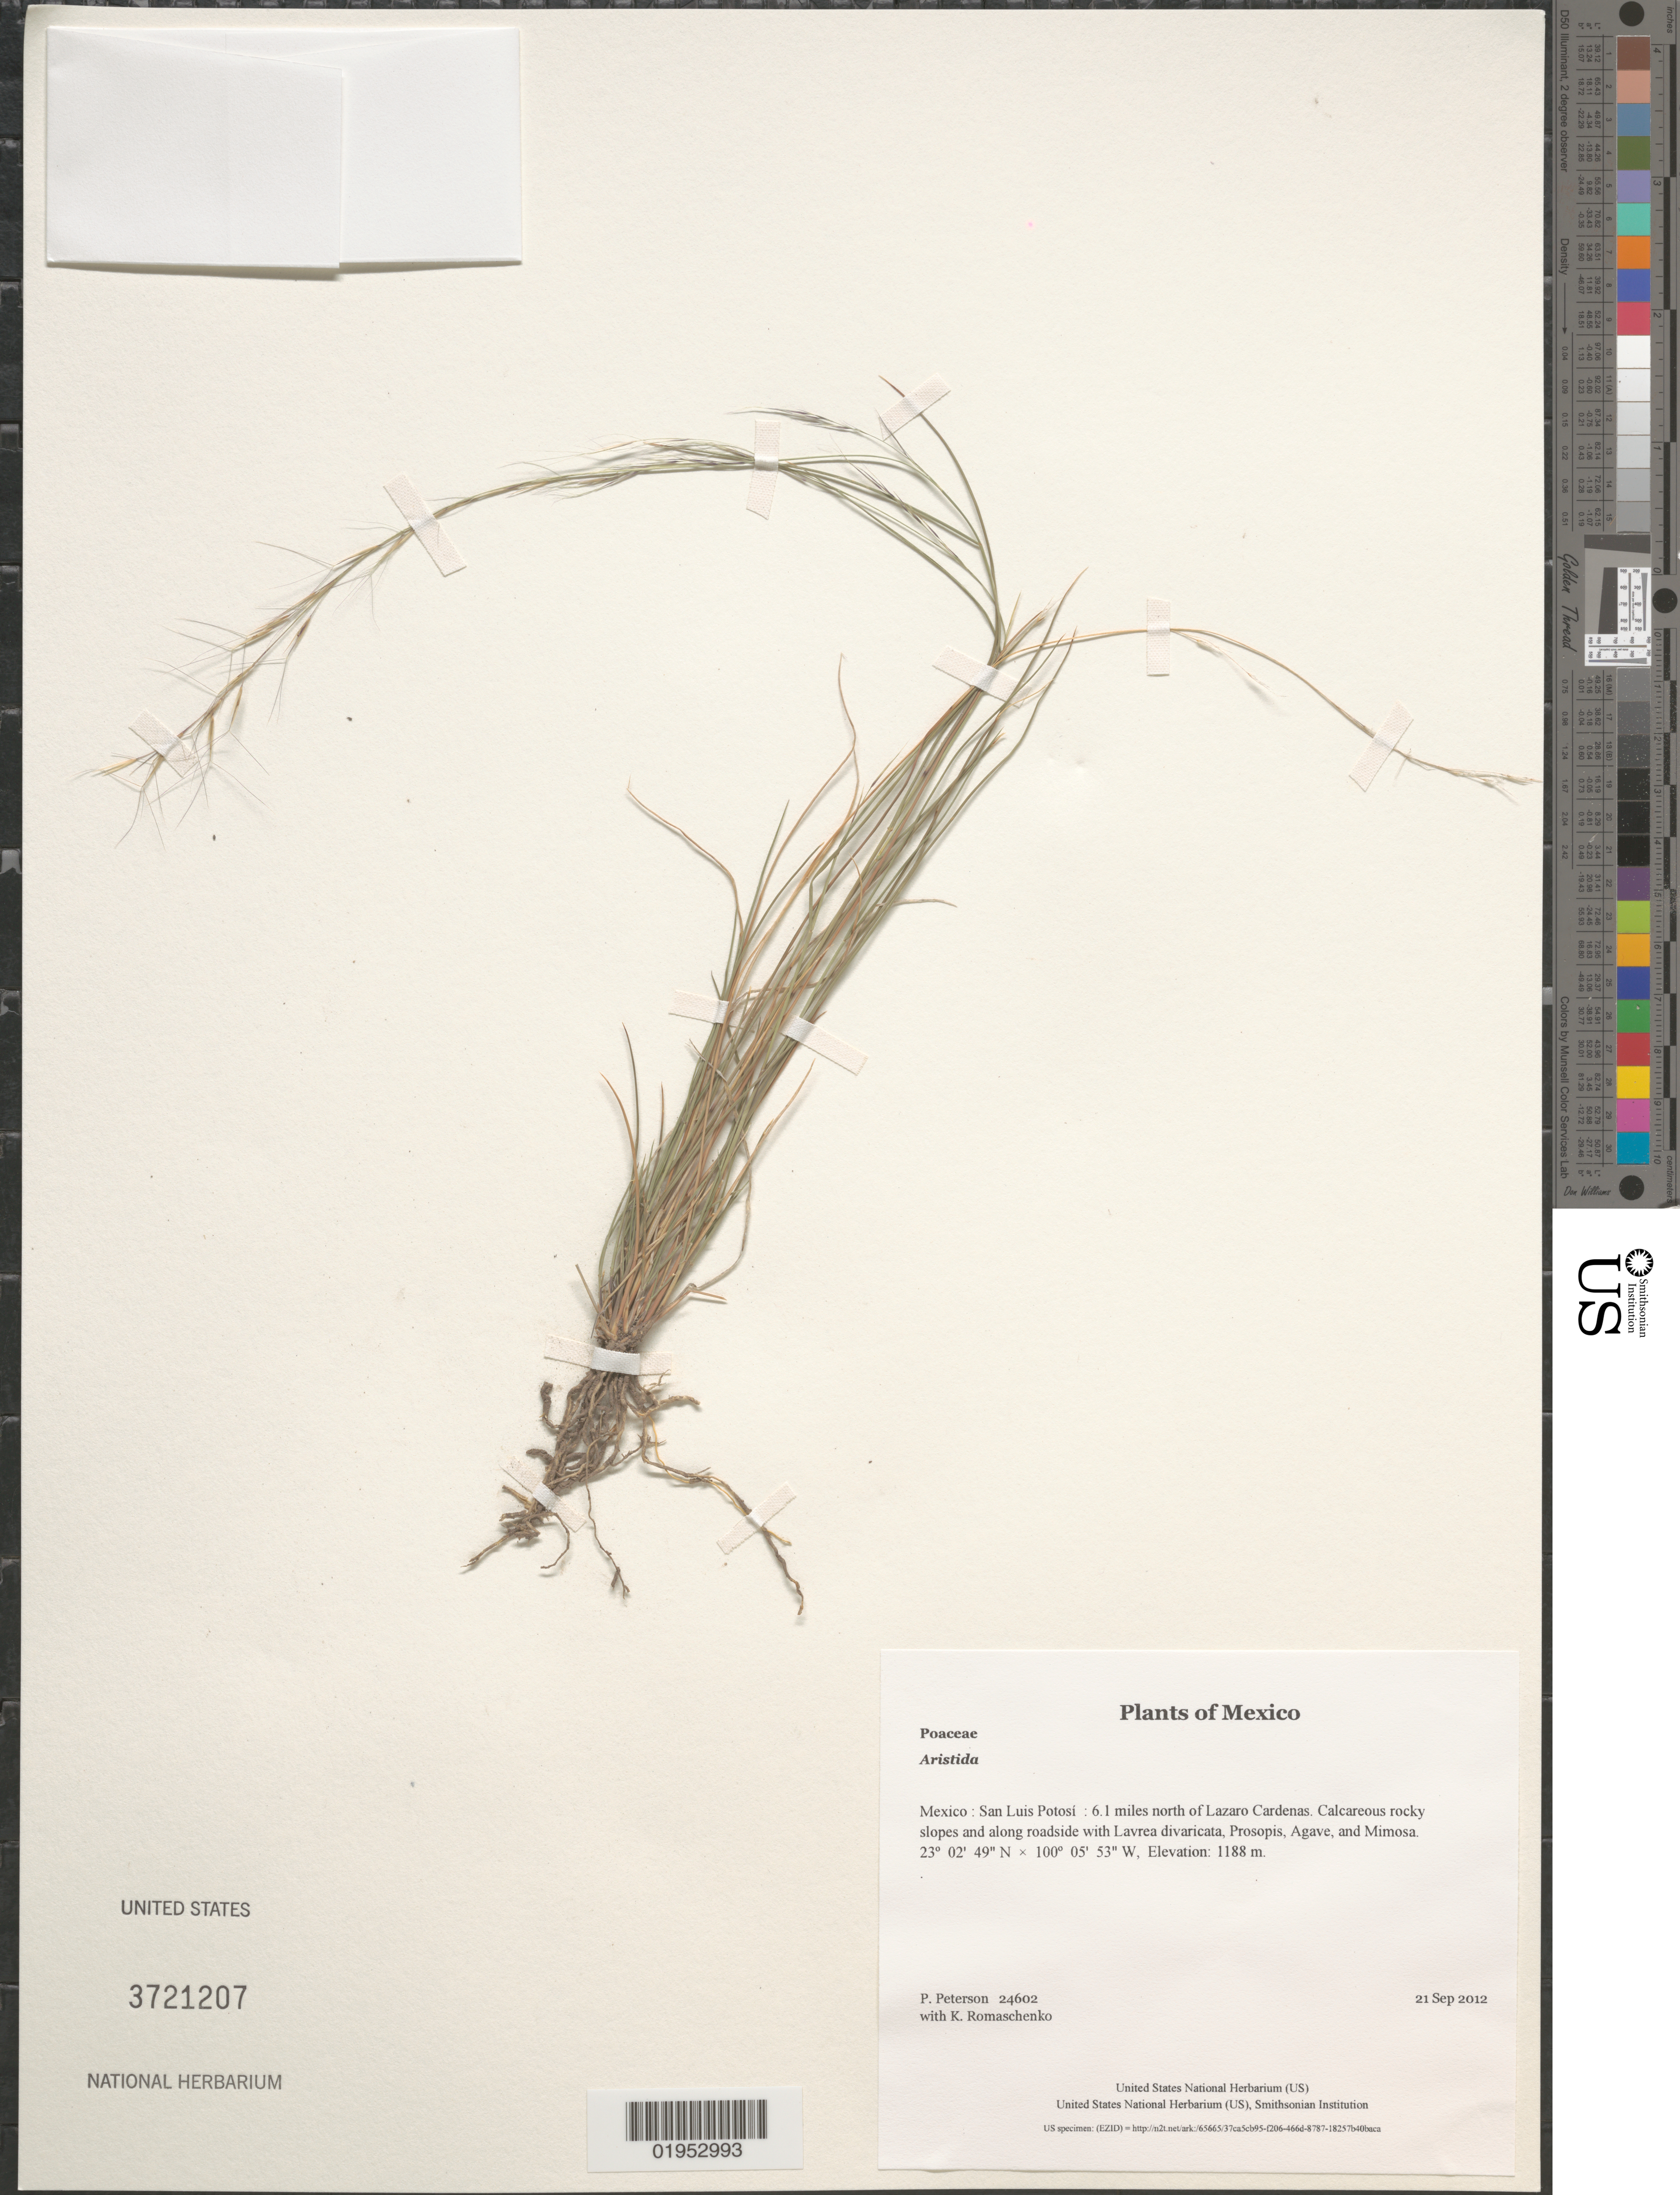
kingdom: Plantae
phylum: Tracheophyta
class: Liliopsida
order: Poales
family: Poaceae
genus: Aristida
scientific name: Aristida sp.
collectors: P. M. Peterson & K. Romaschenko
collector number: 24602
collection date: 2012-09-21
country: Mexico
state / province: San Luis Potosí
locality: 6.1 miles north of Lazaro Cardenas.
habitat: Calcareous rocky slopes and along roadside with Lavrea divaricata, Prosopis, Agave, and Mimosa.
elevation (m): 1188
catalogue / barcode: US 3721207